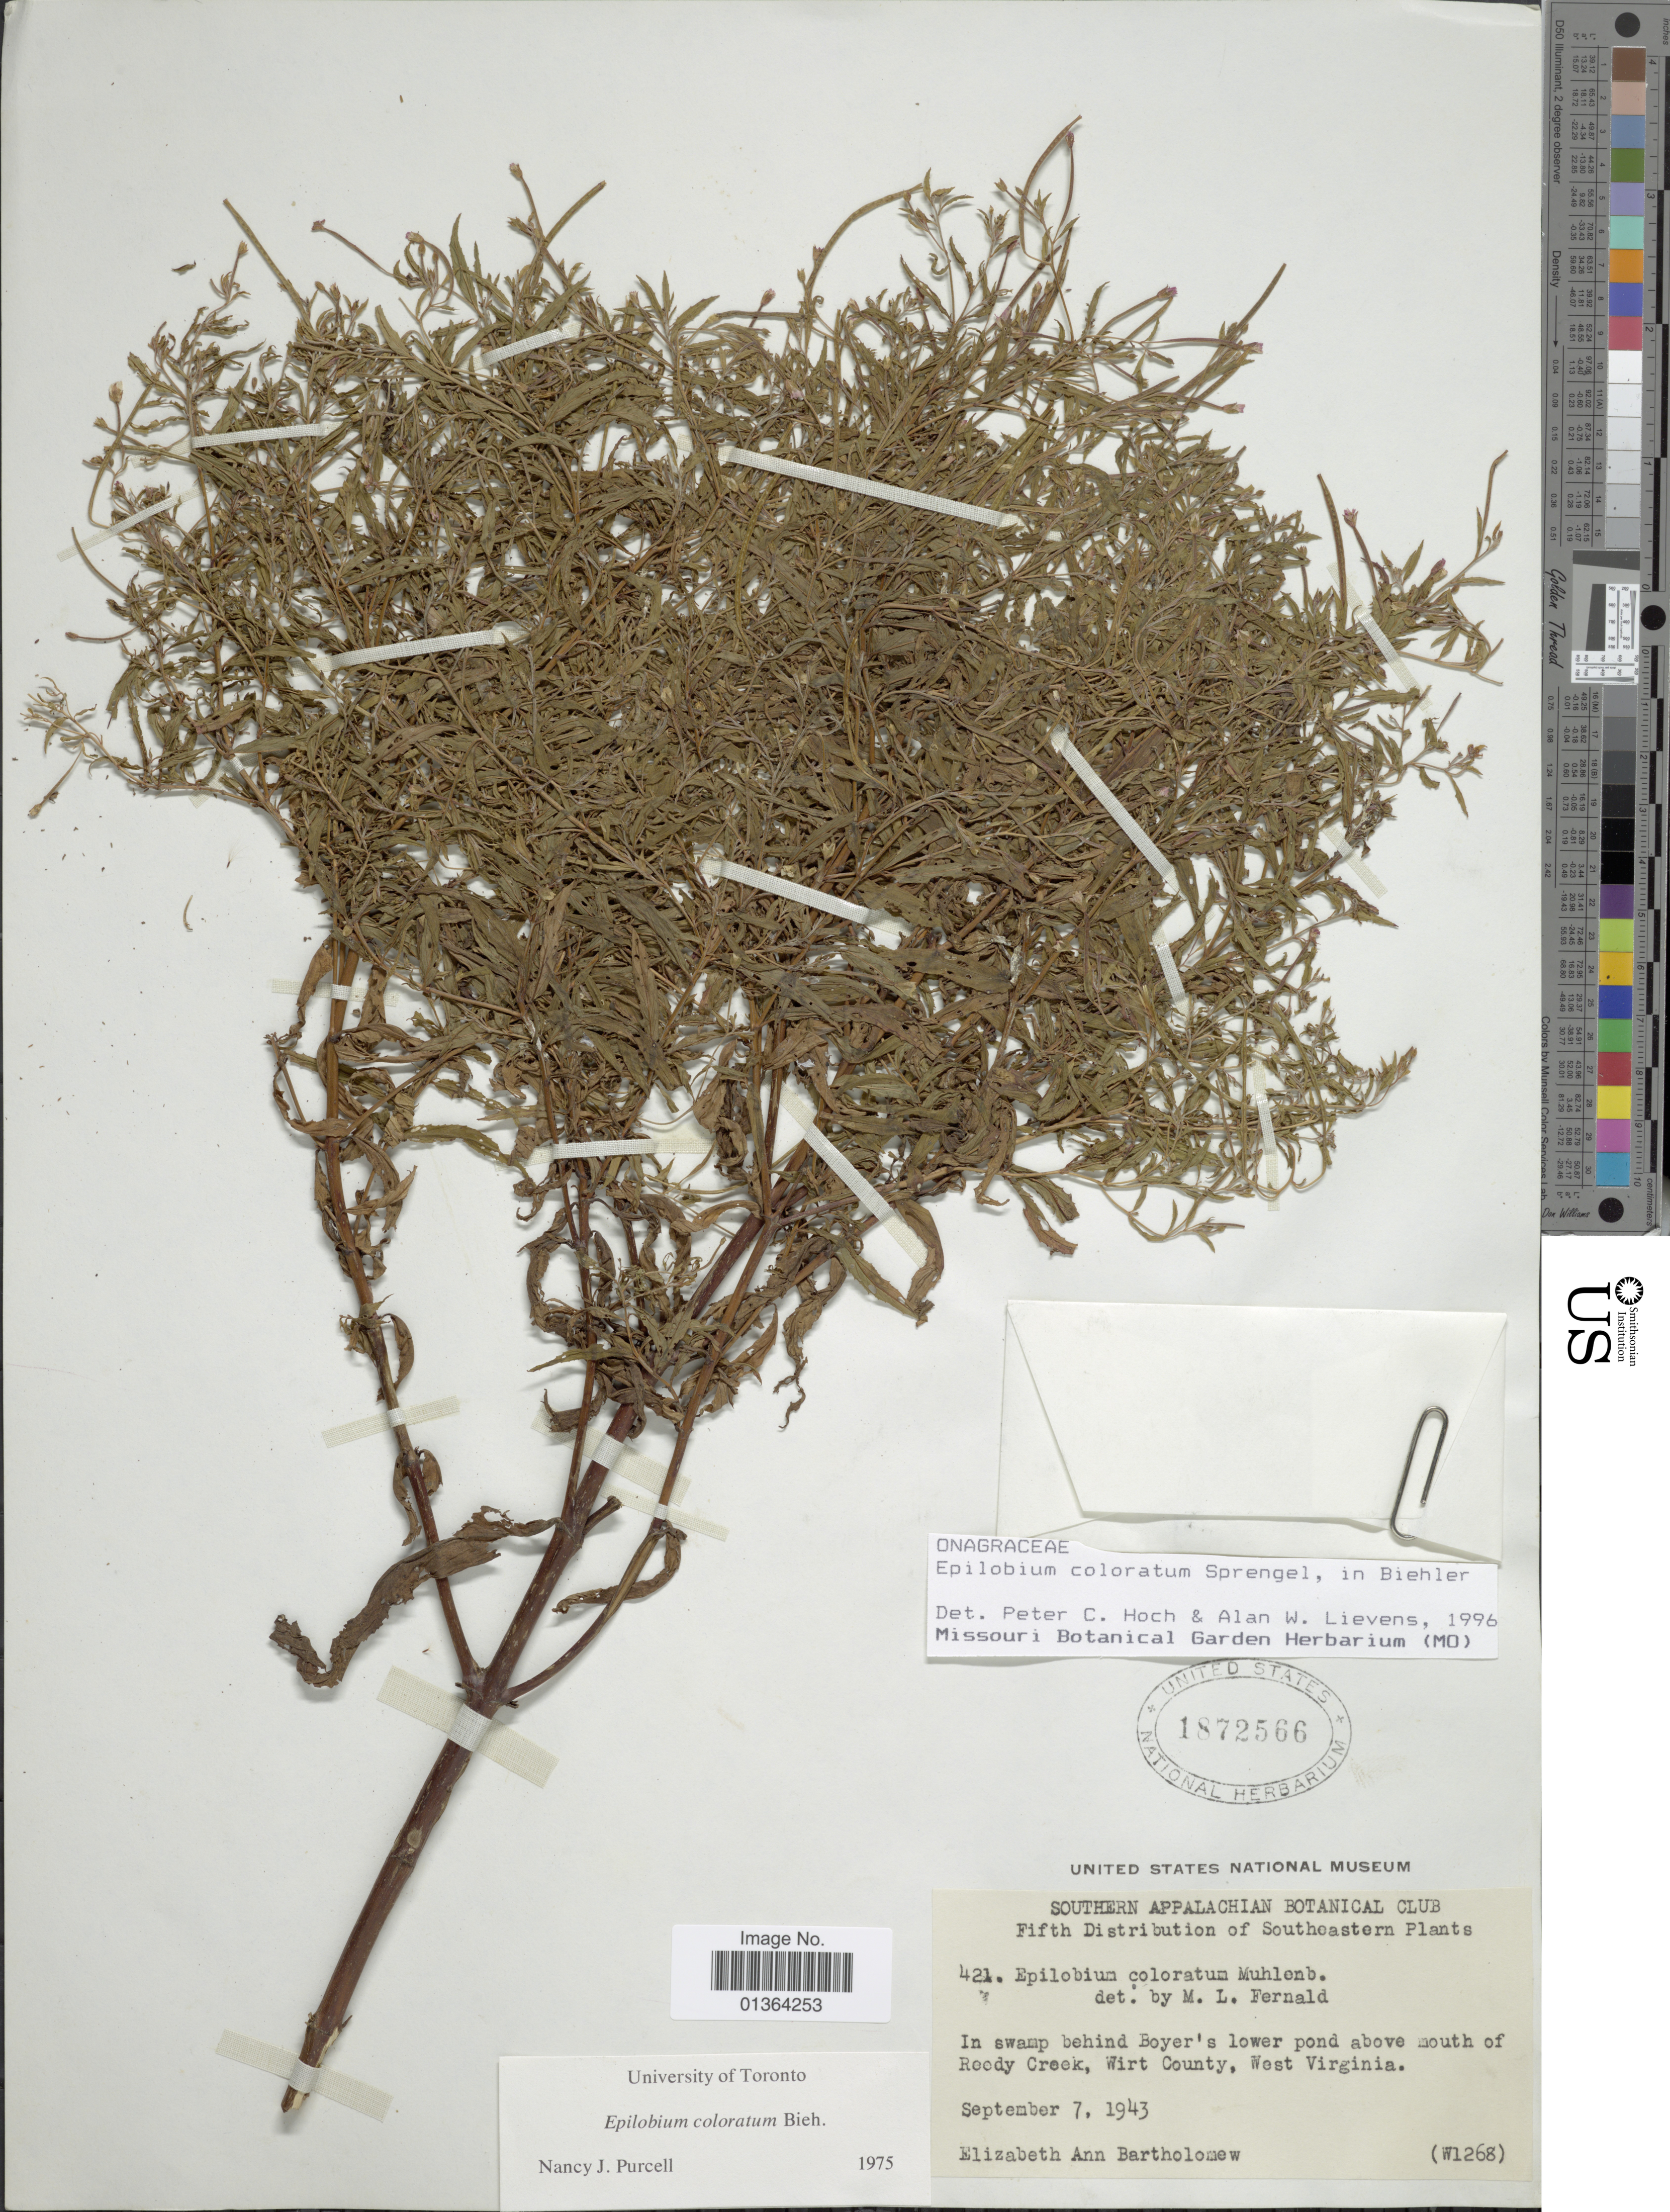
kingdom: Plantae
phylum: Tracheophyta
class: Magnoliopsida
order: Myrtales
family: Onagraceae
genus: Epilobium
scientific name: Epilobium coloratum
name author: Biehler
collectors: E. Bartholomew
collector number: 421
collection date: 1943-09-07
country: United States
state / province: West Virginia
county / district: Wirt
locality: In swamp behind Boyer's lower pond above south of Reedy Creek, Wirt County.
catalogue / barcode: US 1872566